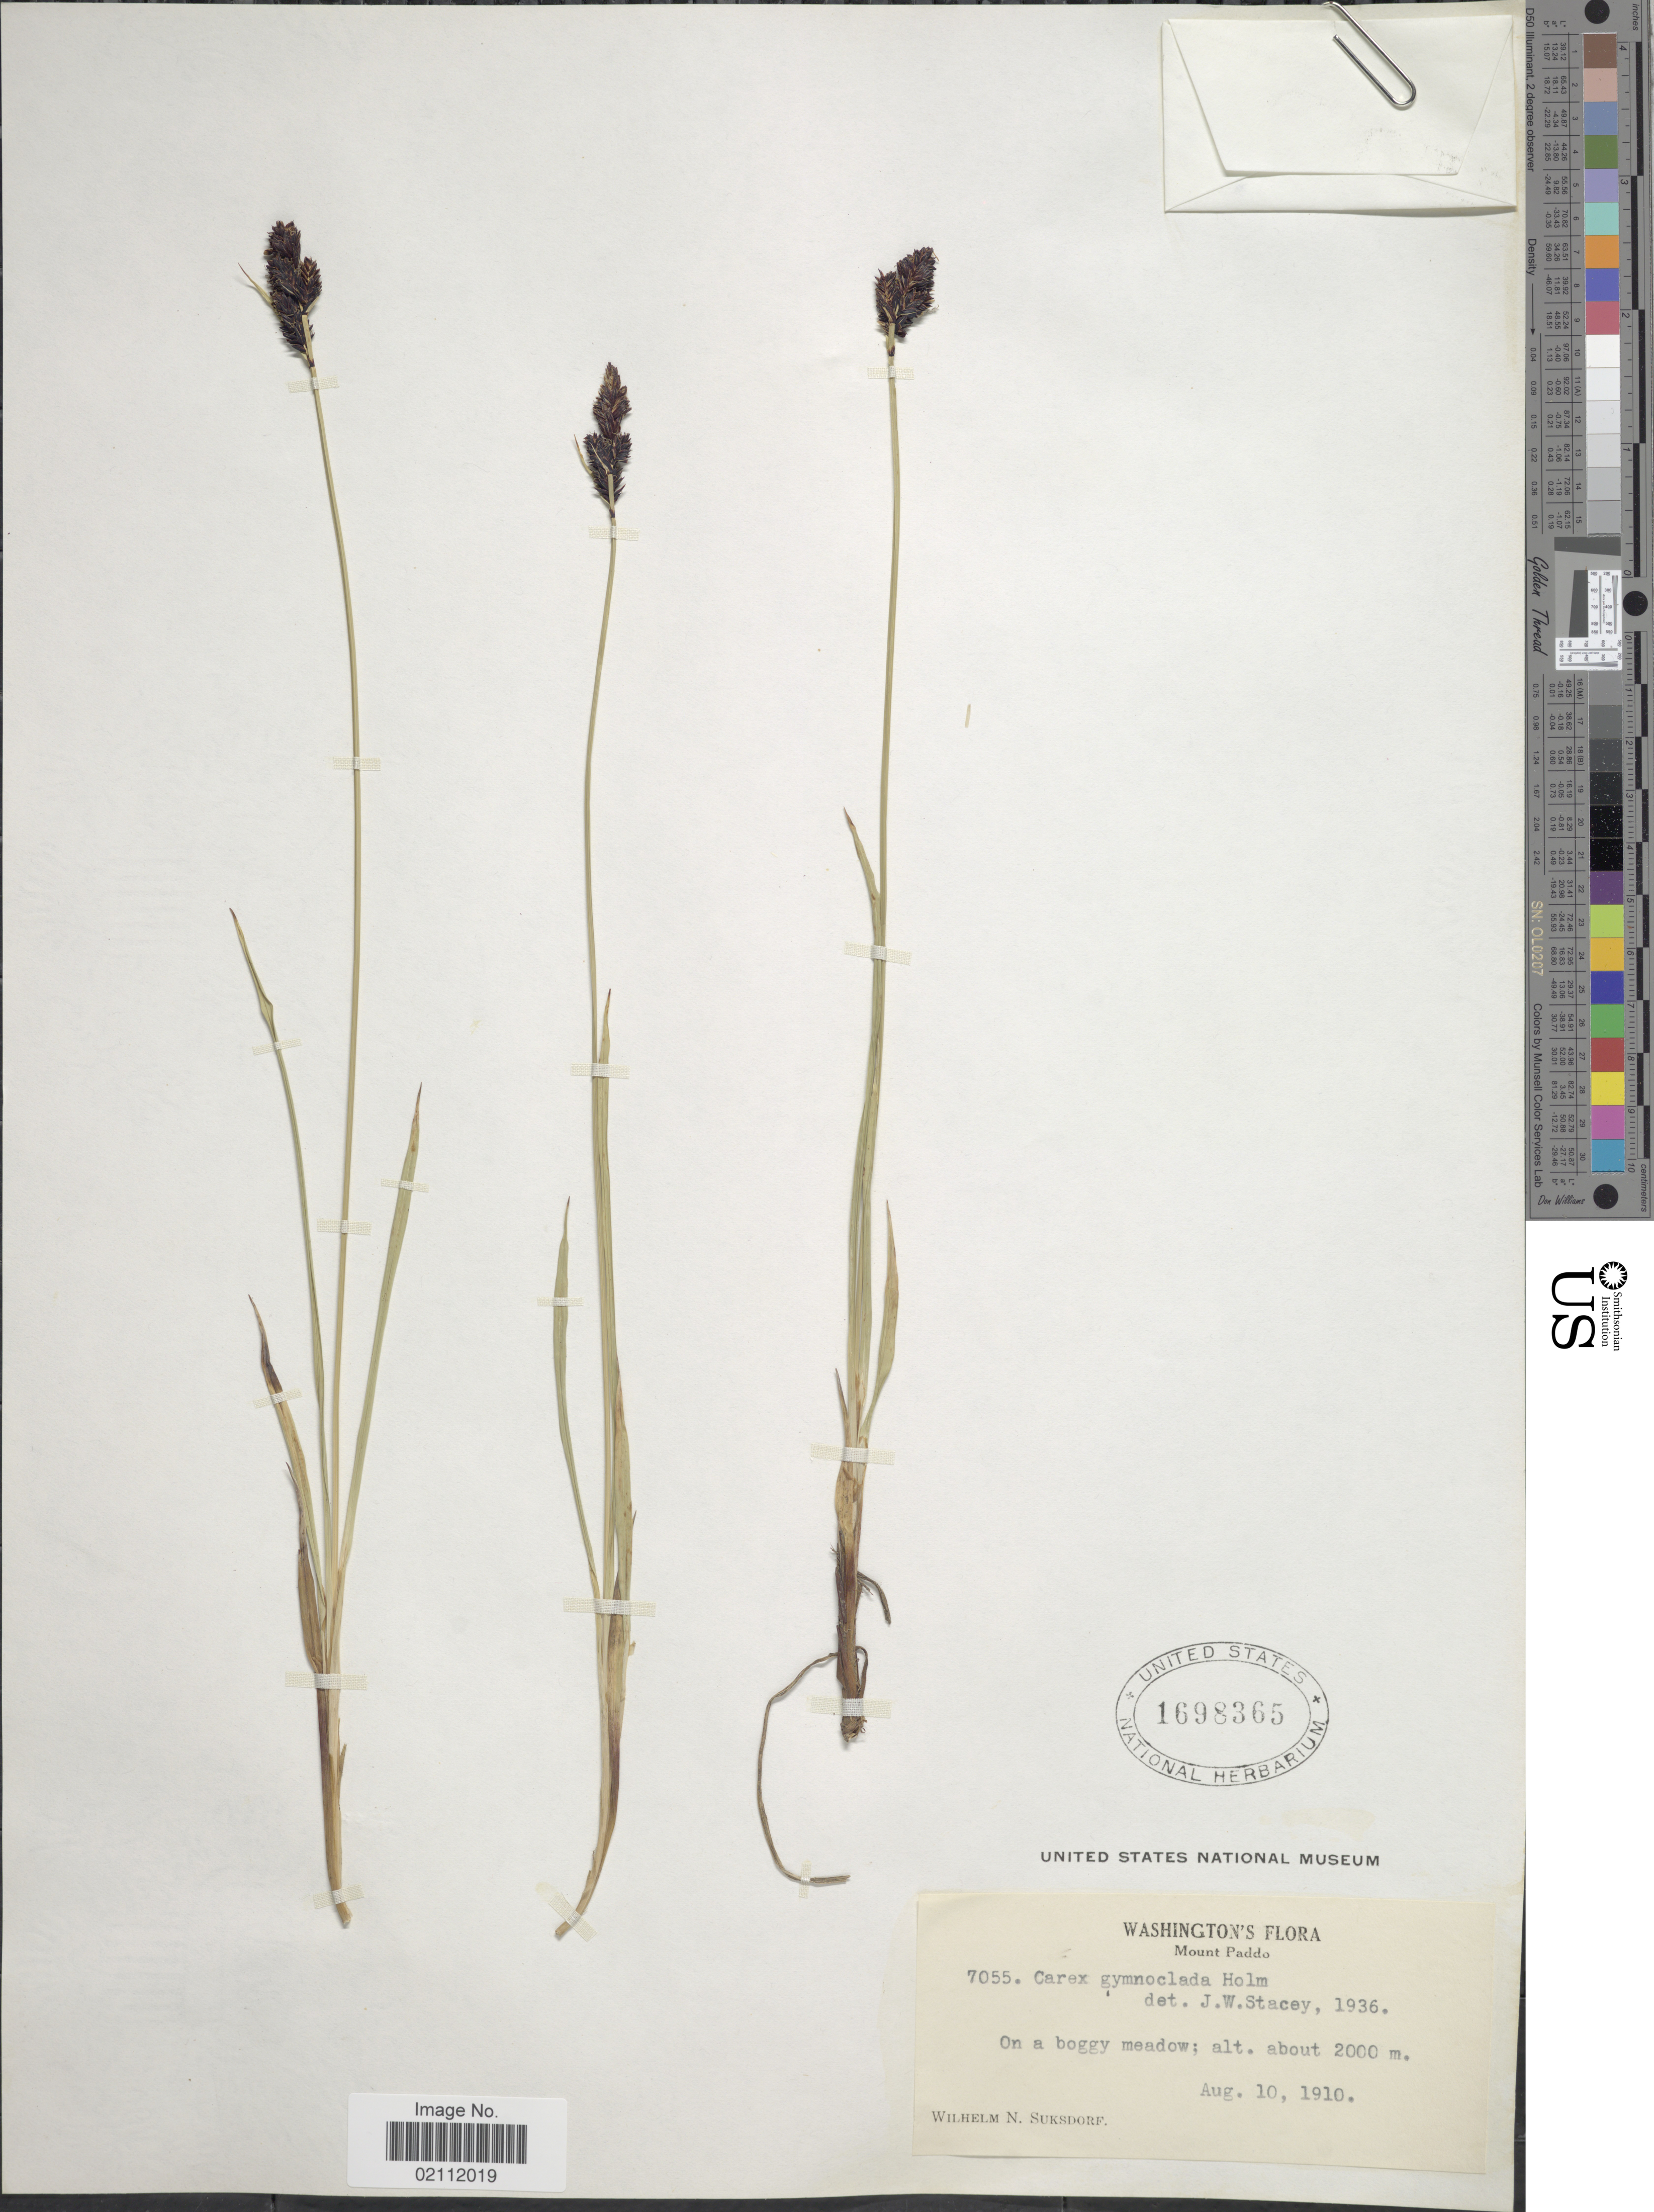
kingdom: Plantae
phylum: Tracheophyta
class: Liliopsida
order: Poales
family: Cyperaceae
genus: Carex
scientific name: Carex scopulorum var. bracteosa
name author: (L.H. Bailey) F.J. Herm.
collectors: W. N. Suksdorf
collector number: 7055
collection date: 1910-08-10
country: United States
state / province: Washington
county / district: Skamania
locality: Mount Paddo.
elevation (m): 2000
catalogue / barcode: US 1698365